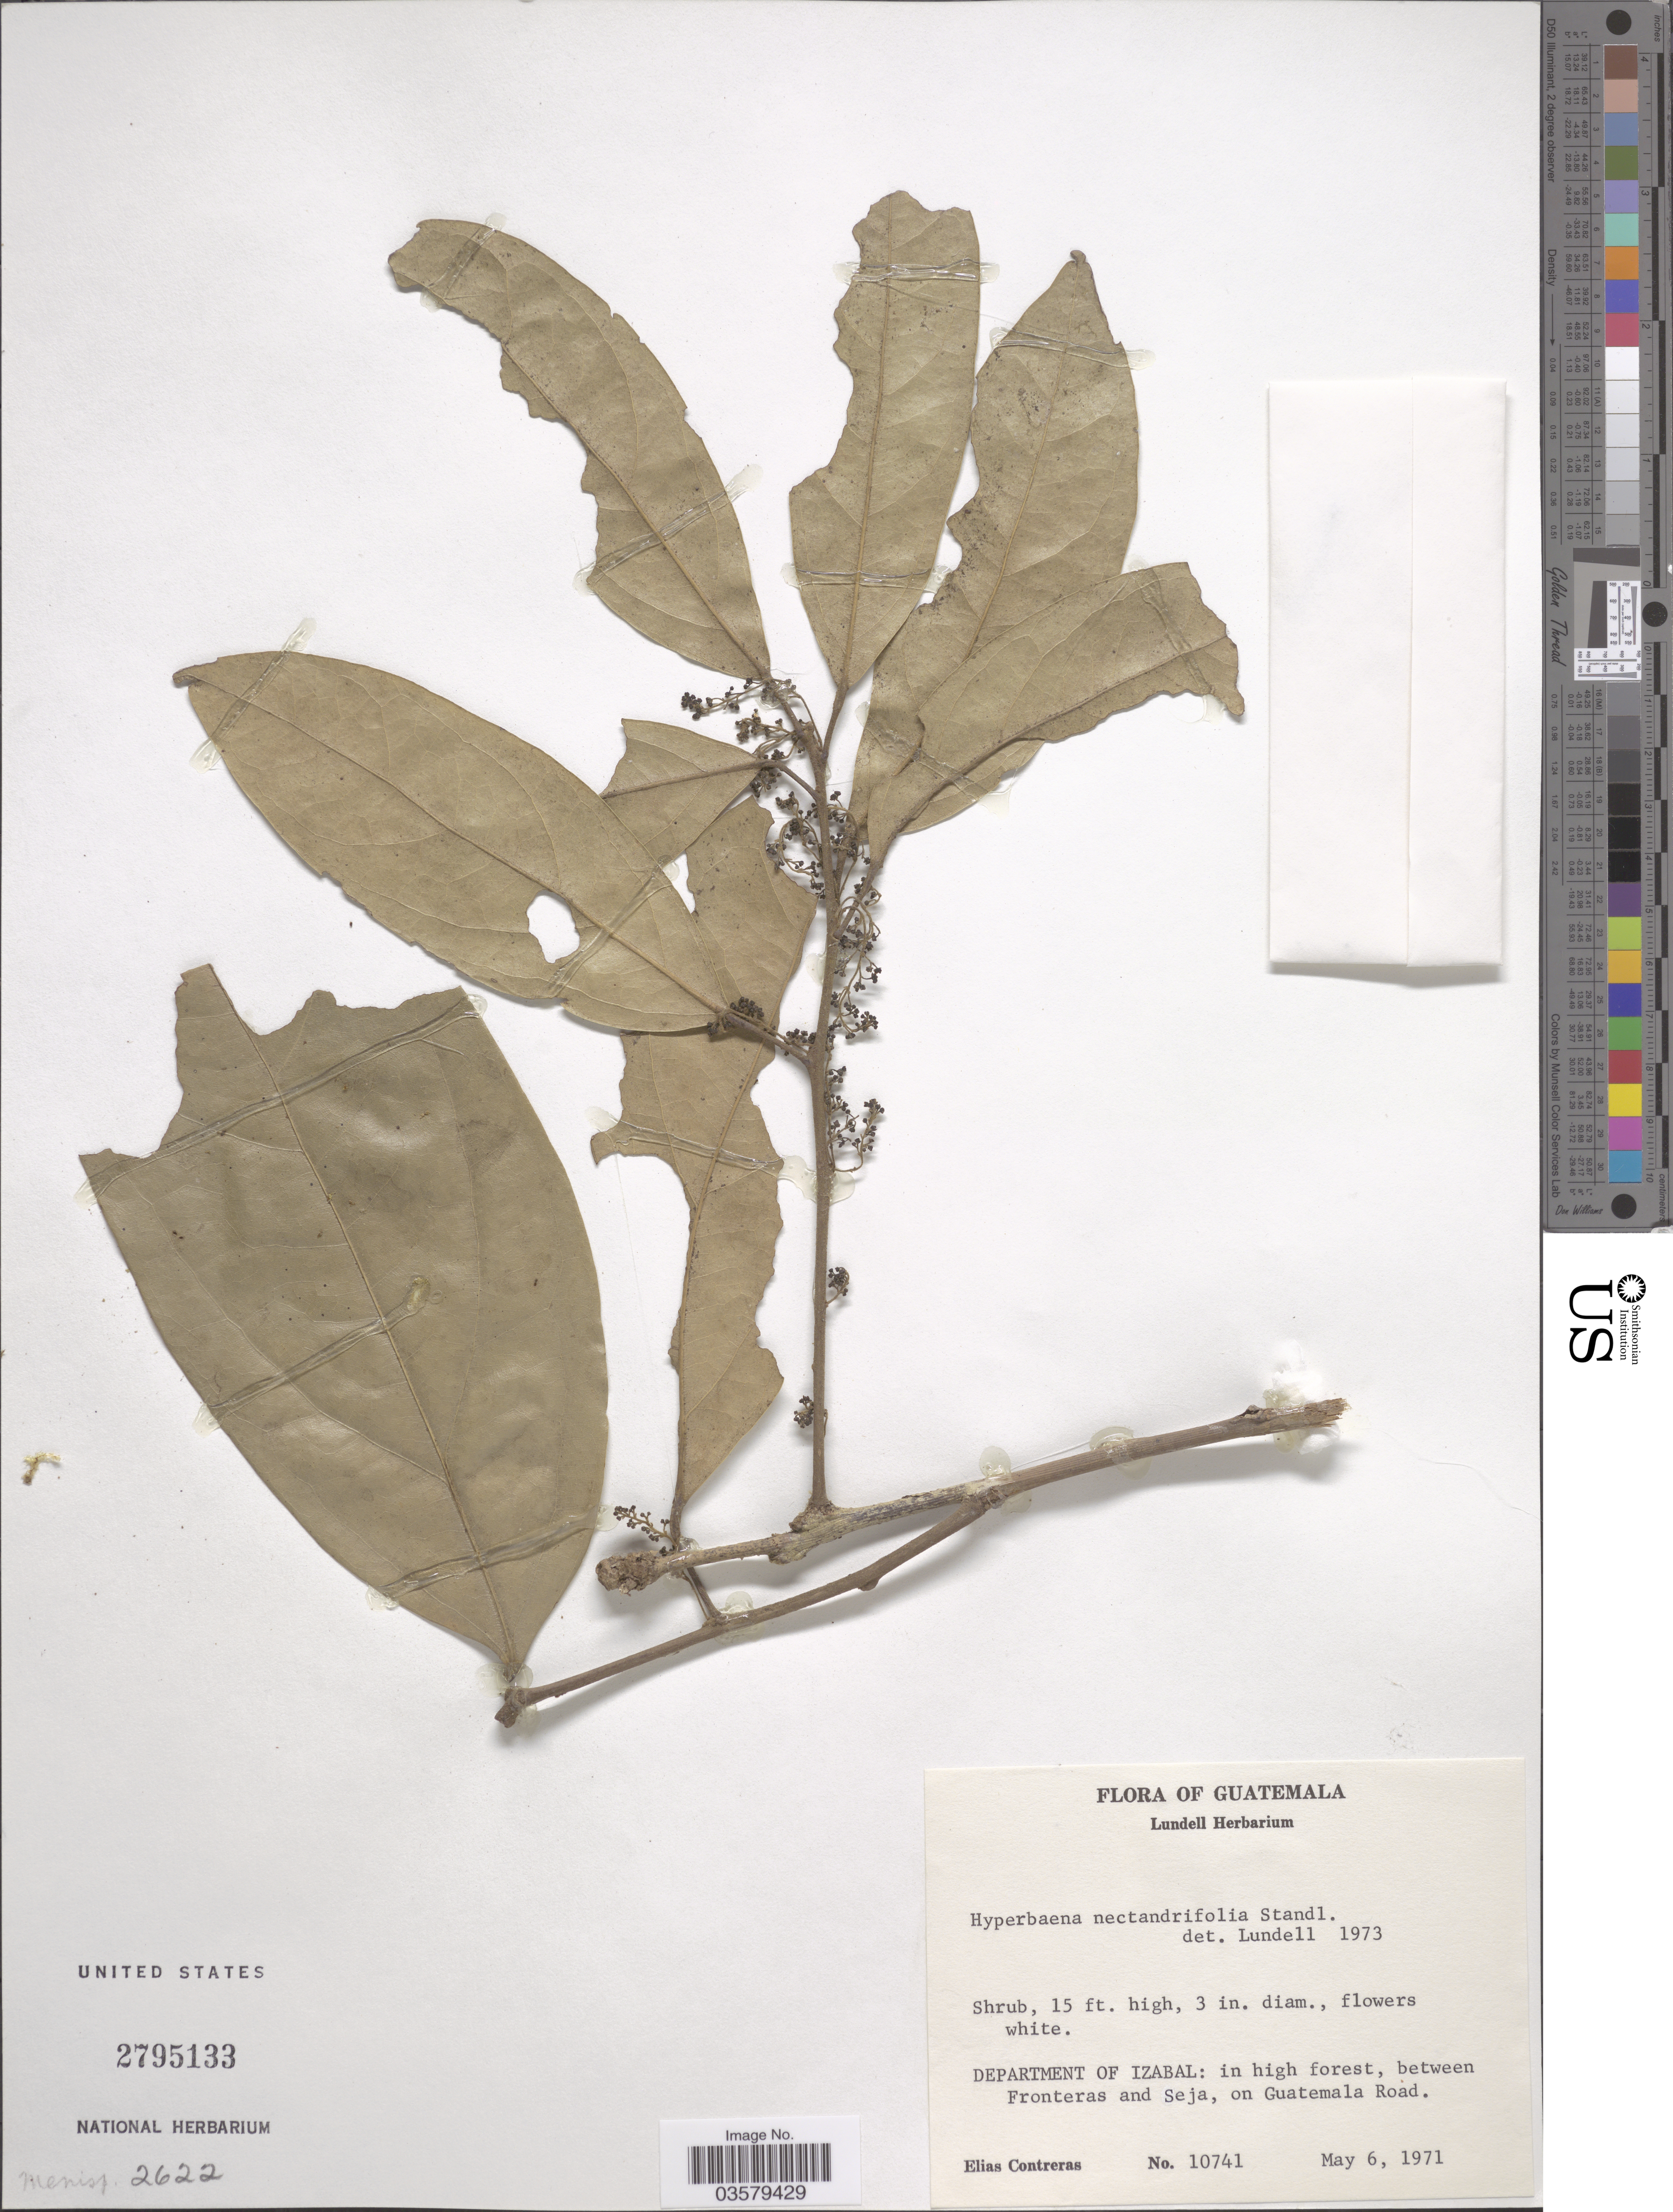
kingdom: Plantae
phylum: Tracheophyta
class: Magnoliopsida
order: Ranunculales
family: Menispermaceae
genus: Hyperbaena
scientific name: Hyperbaena nectandrifolia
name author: Standl.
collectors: E. Contreras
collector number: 10741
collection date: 1971-05-06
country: Guatemala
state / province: Izabal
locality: Department of Izabal: in high forest, between Fronteras and Seja, on Guatemala Road.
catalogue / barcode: US 2795133